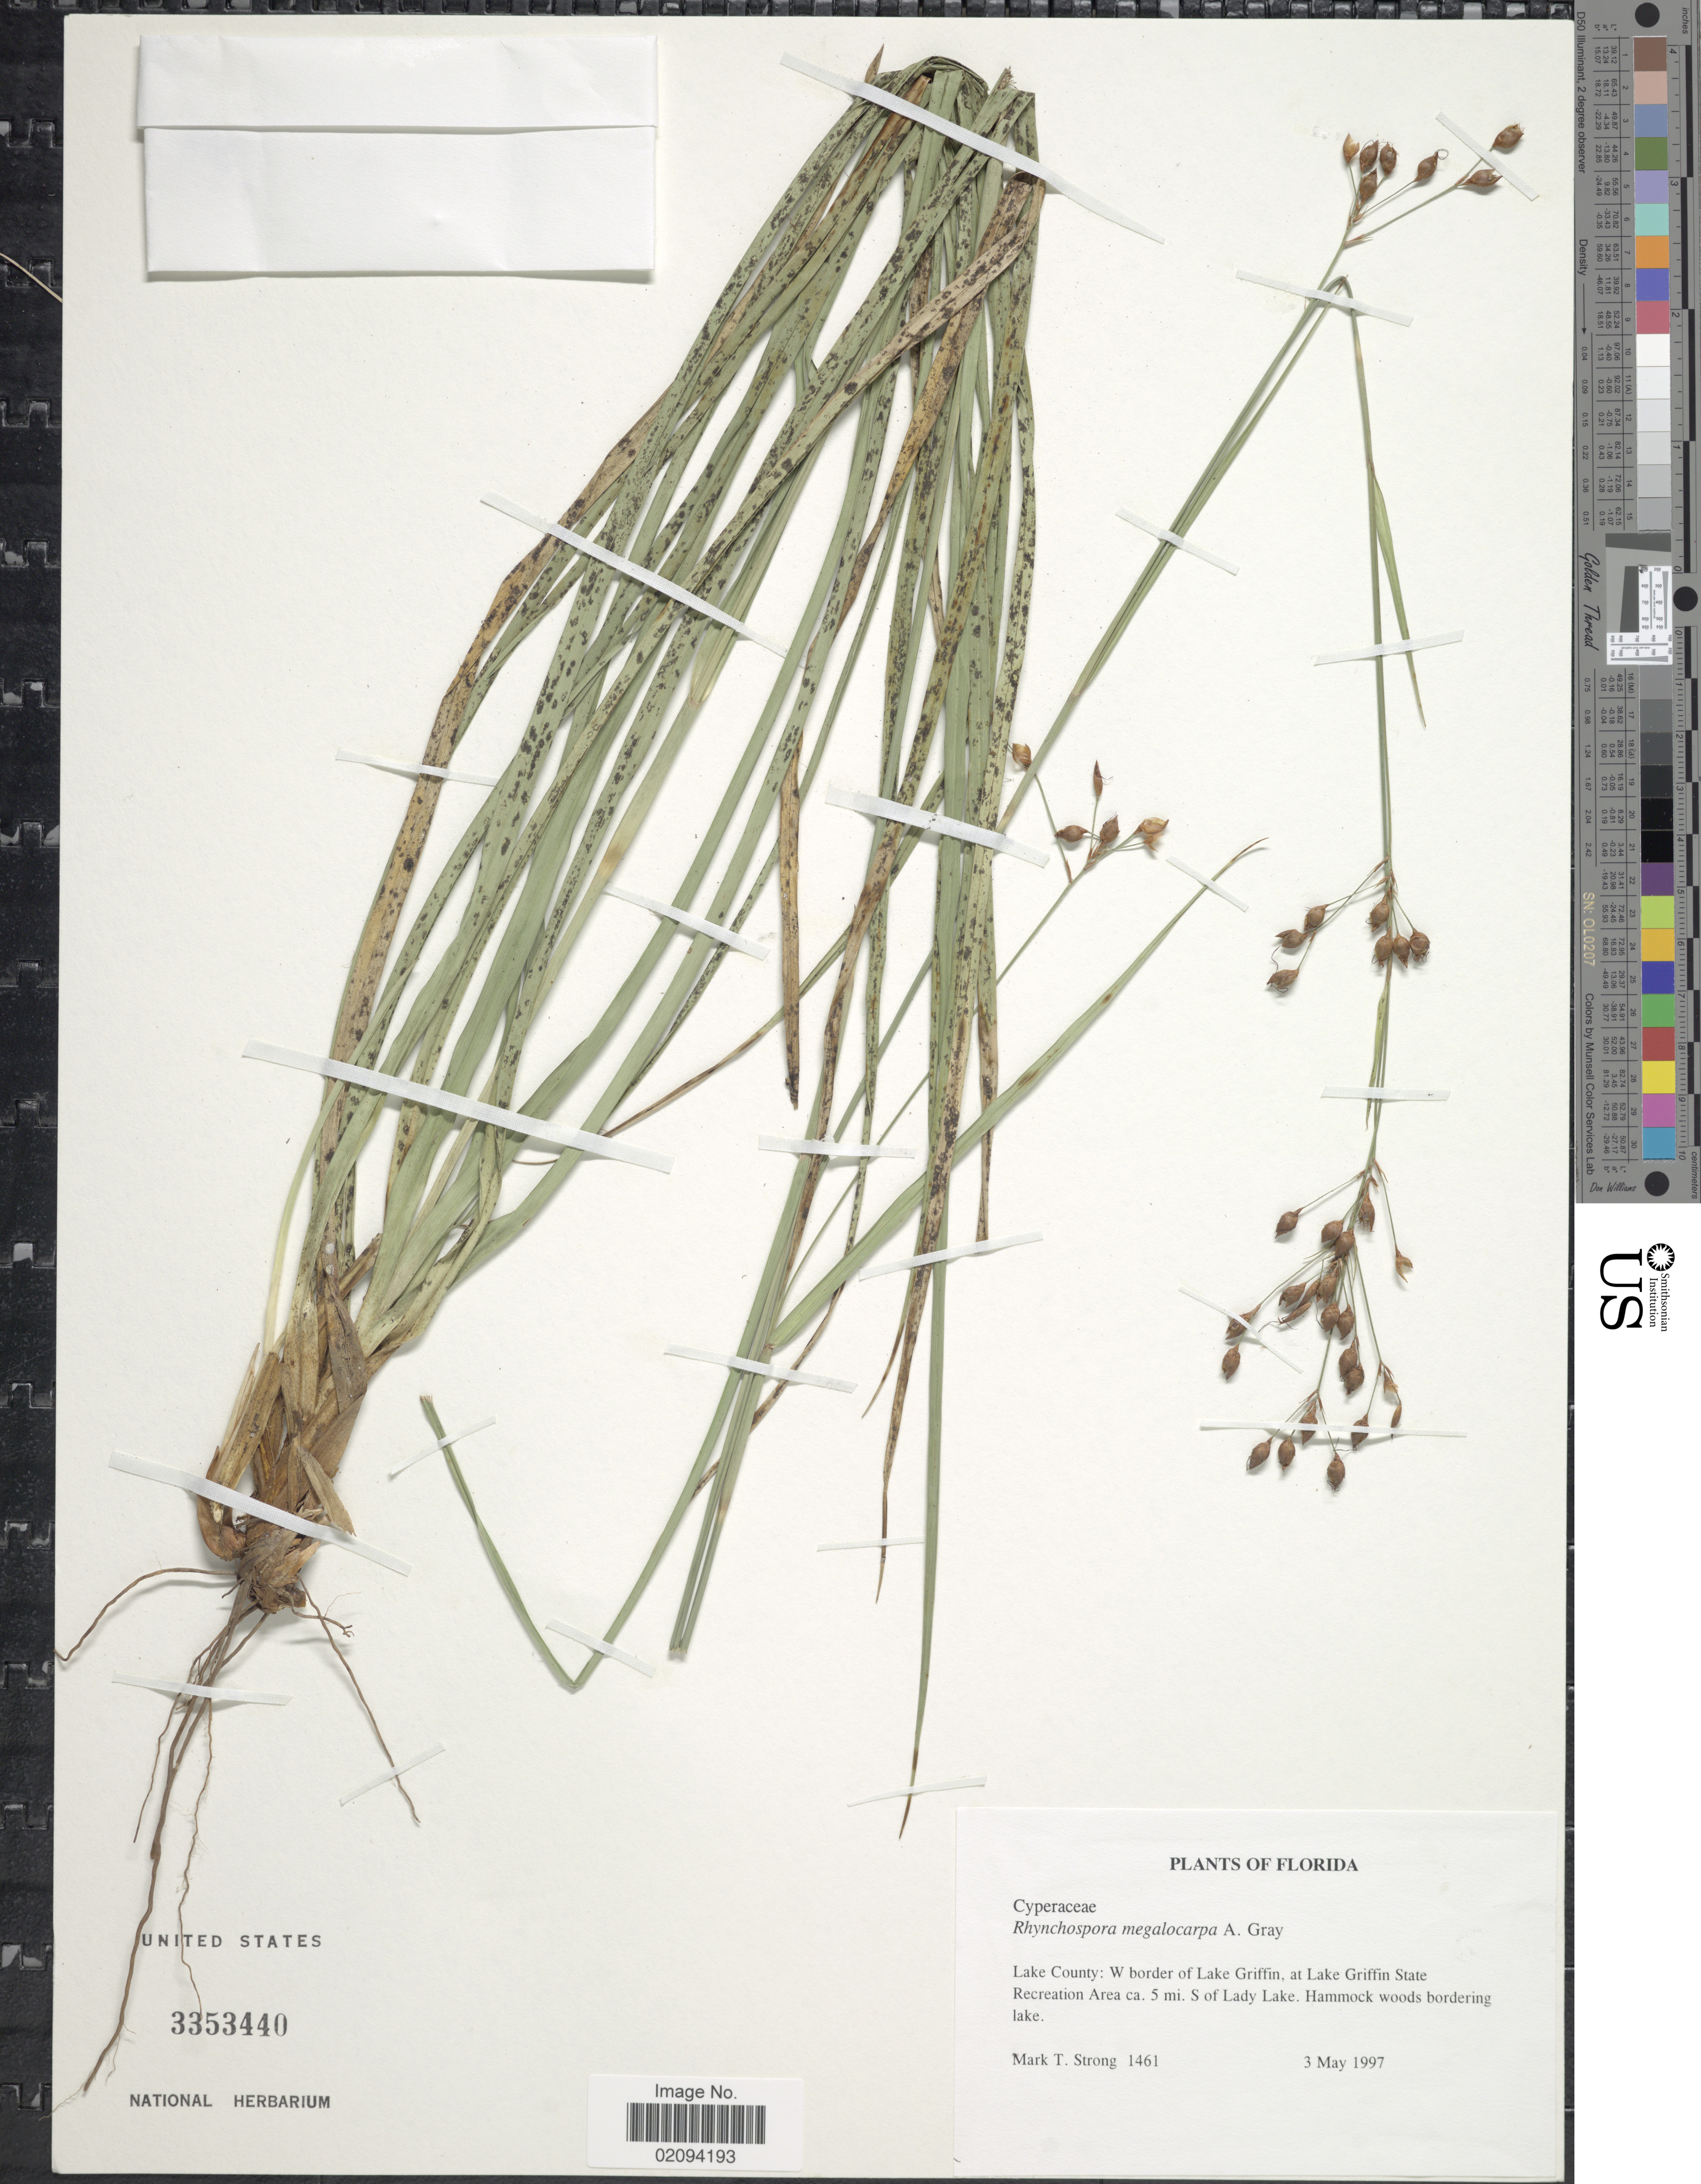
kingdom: Plantae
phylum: Tracheophyta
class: Liliopsida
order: Poales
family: Cyperaceae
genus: Rhynchospora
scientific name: Rhynchospora megalocarpa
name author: A. Gray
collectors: M. T. Strong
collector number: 1461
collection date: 1997-05-03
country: United States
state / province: Florida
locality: Lake County: W border of Lake Griffin, at Lake Griffin State Recreation Area ca. 5 mi. S of Lady Lake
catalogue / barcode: US 3353440